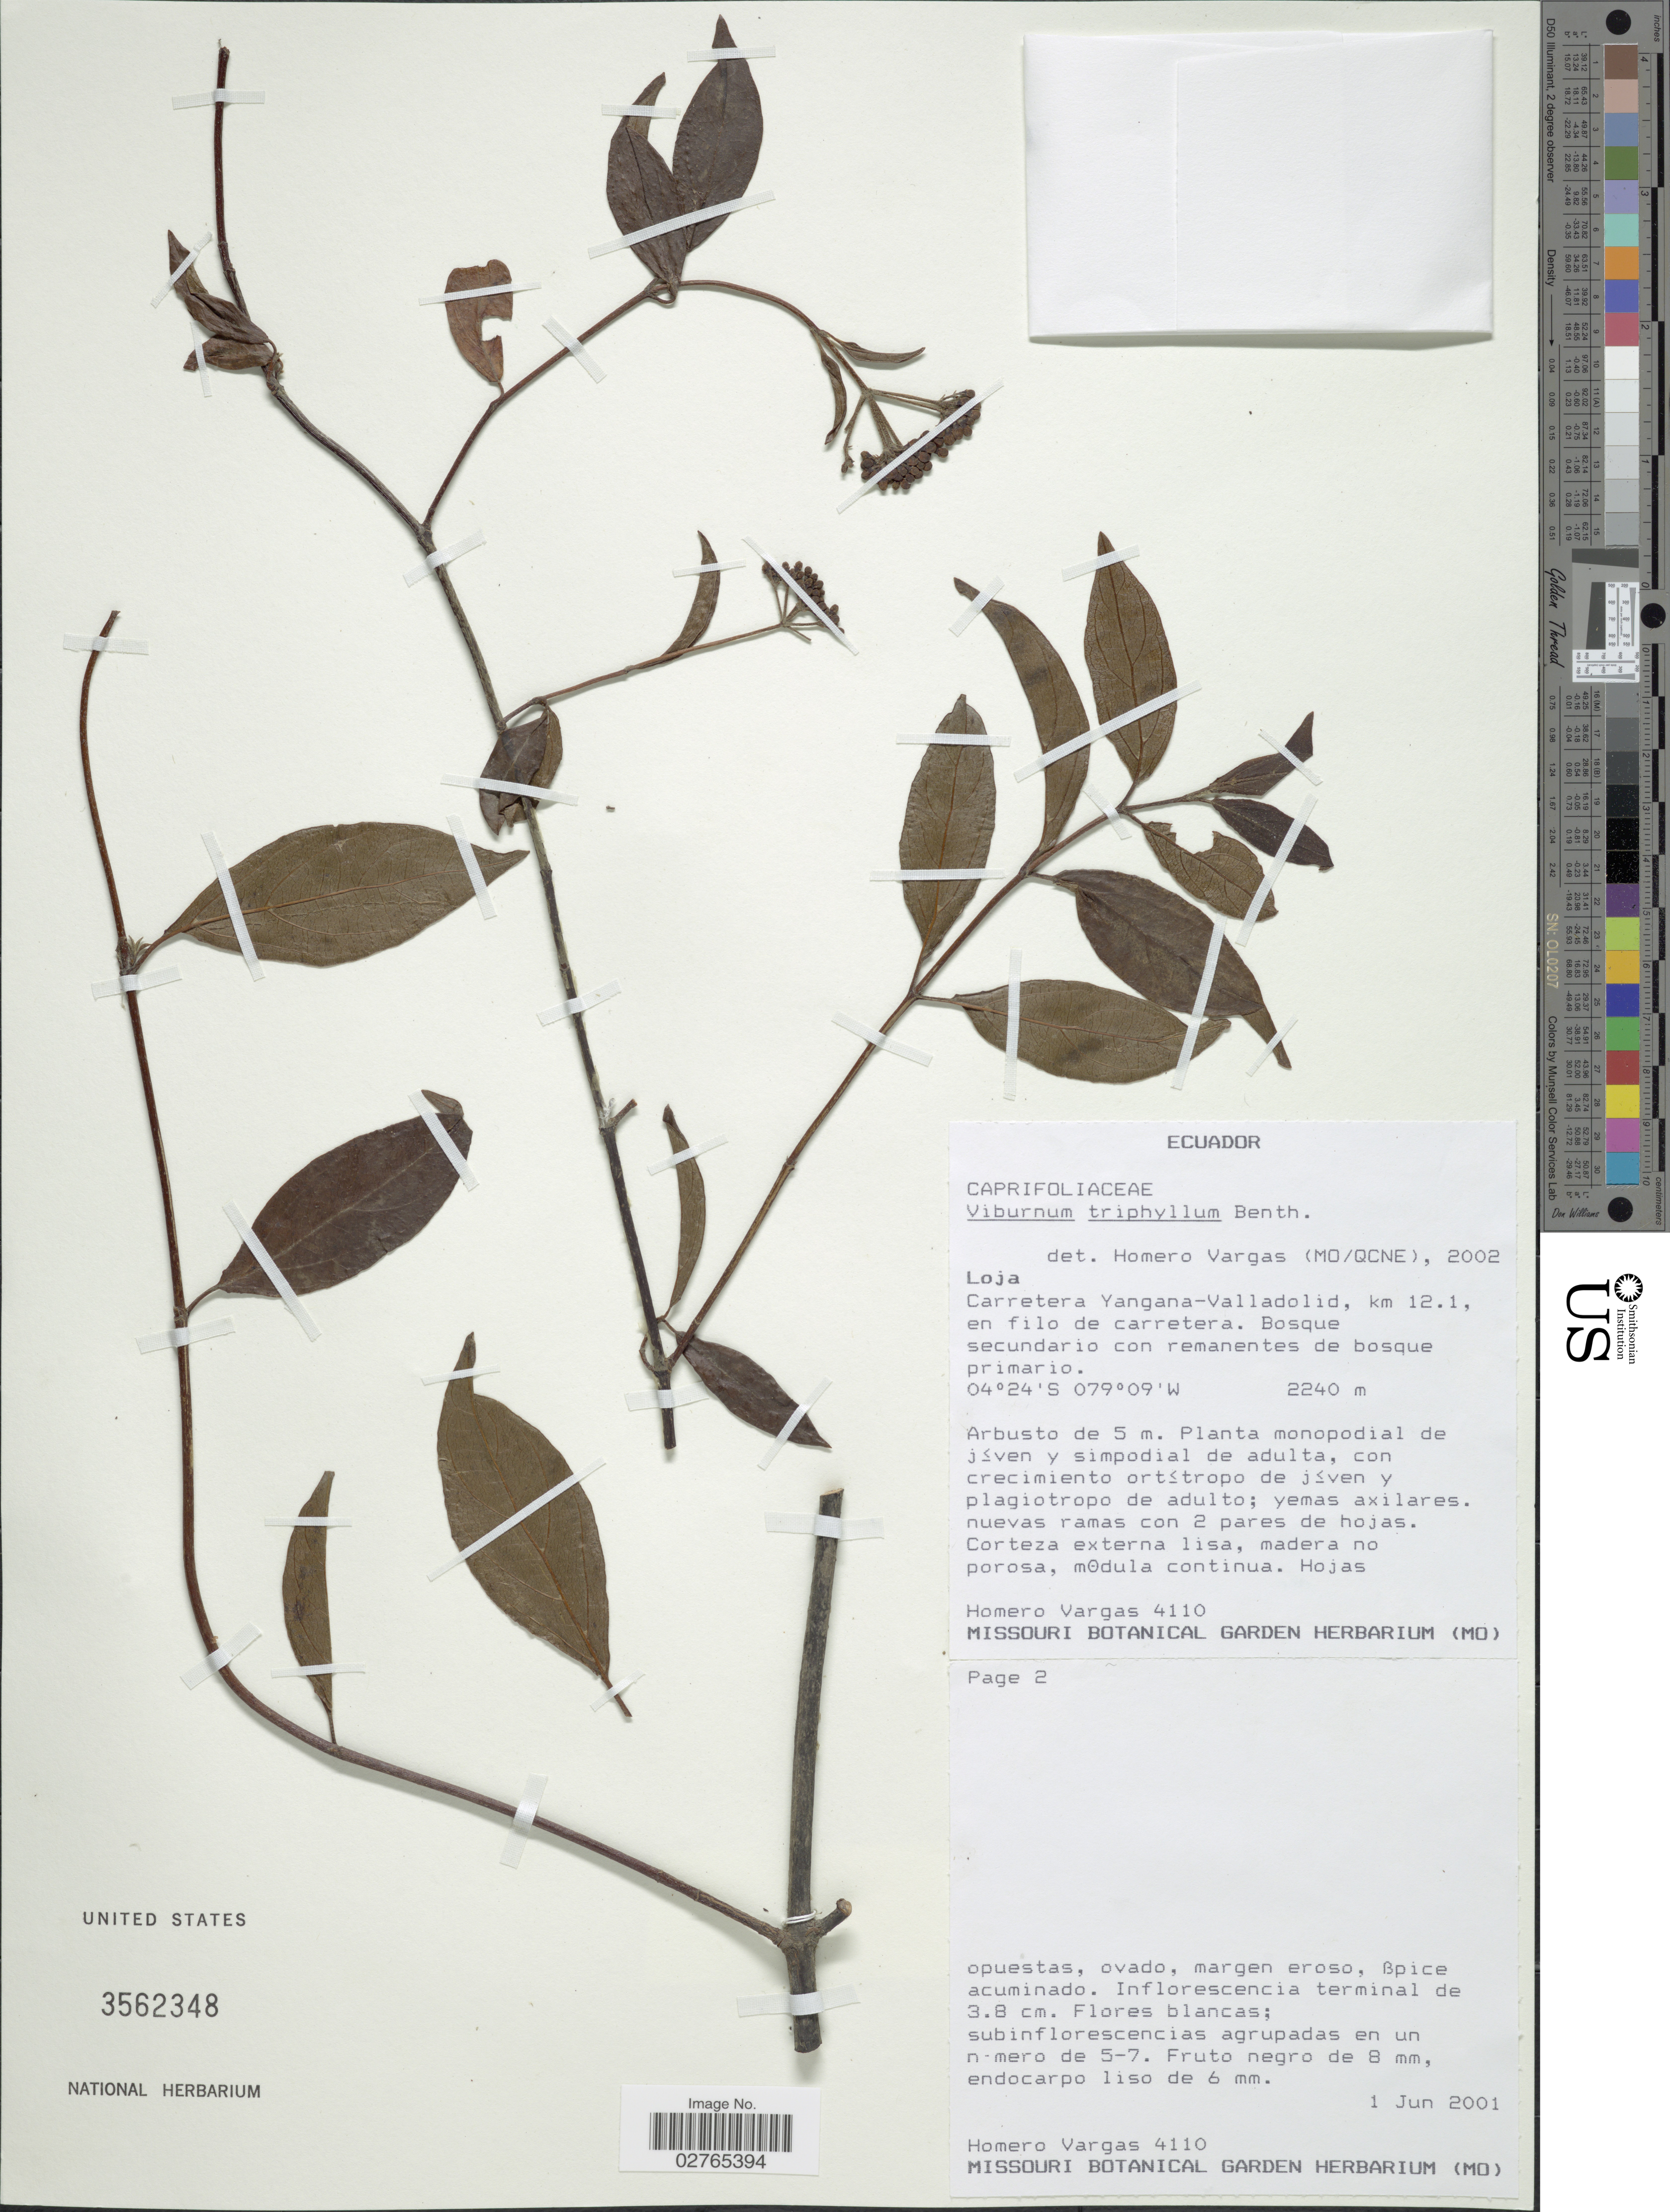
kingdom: Plantae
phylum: Tracheophyta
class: Magnoliopsida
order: Dipsacales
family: Viburnaceae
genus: Viburnum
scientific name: Viburnum triphyllum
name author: Benth.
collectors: H. Vargas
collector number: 4110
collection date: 2001-06-01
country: Ecuador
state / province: Loja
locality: Carretera Yangana-Valladolid, km 12.1, en filo de carretera.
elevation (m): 2240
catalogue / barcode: US 3562348